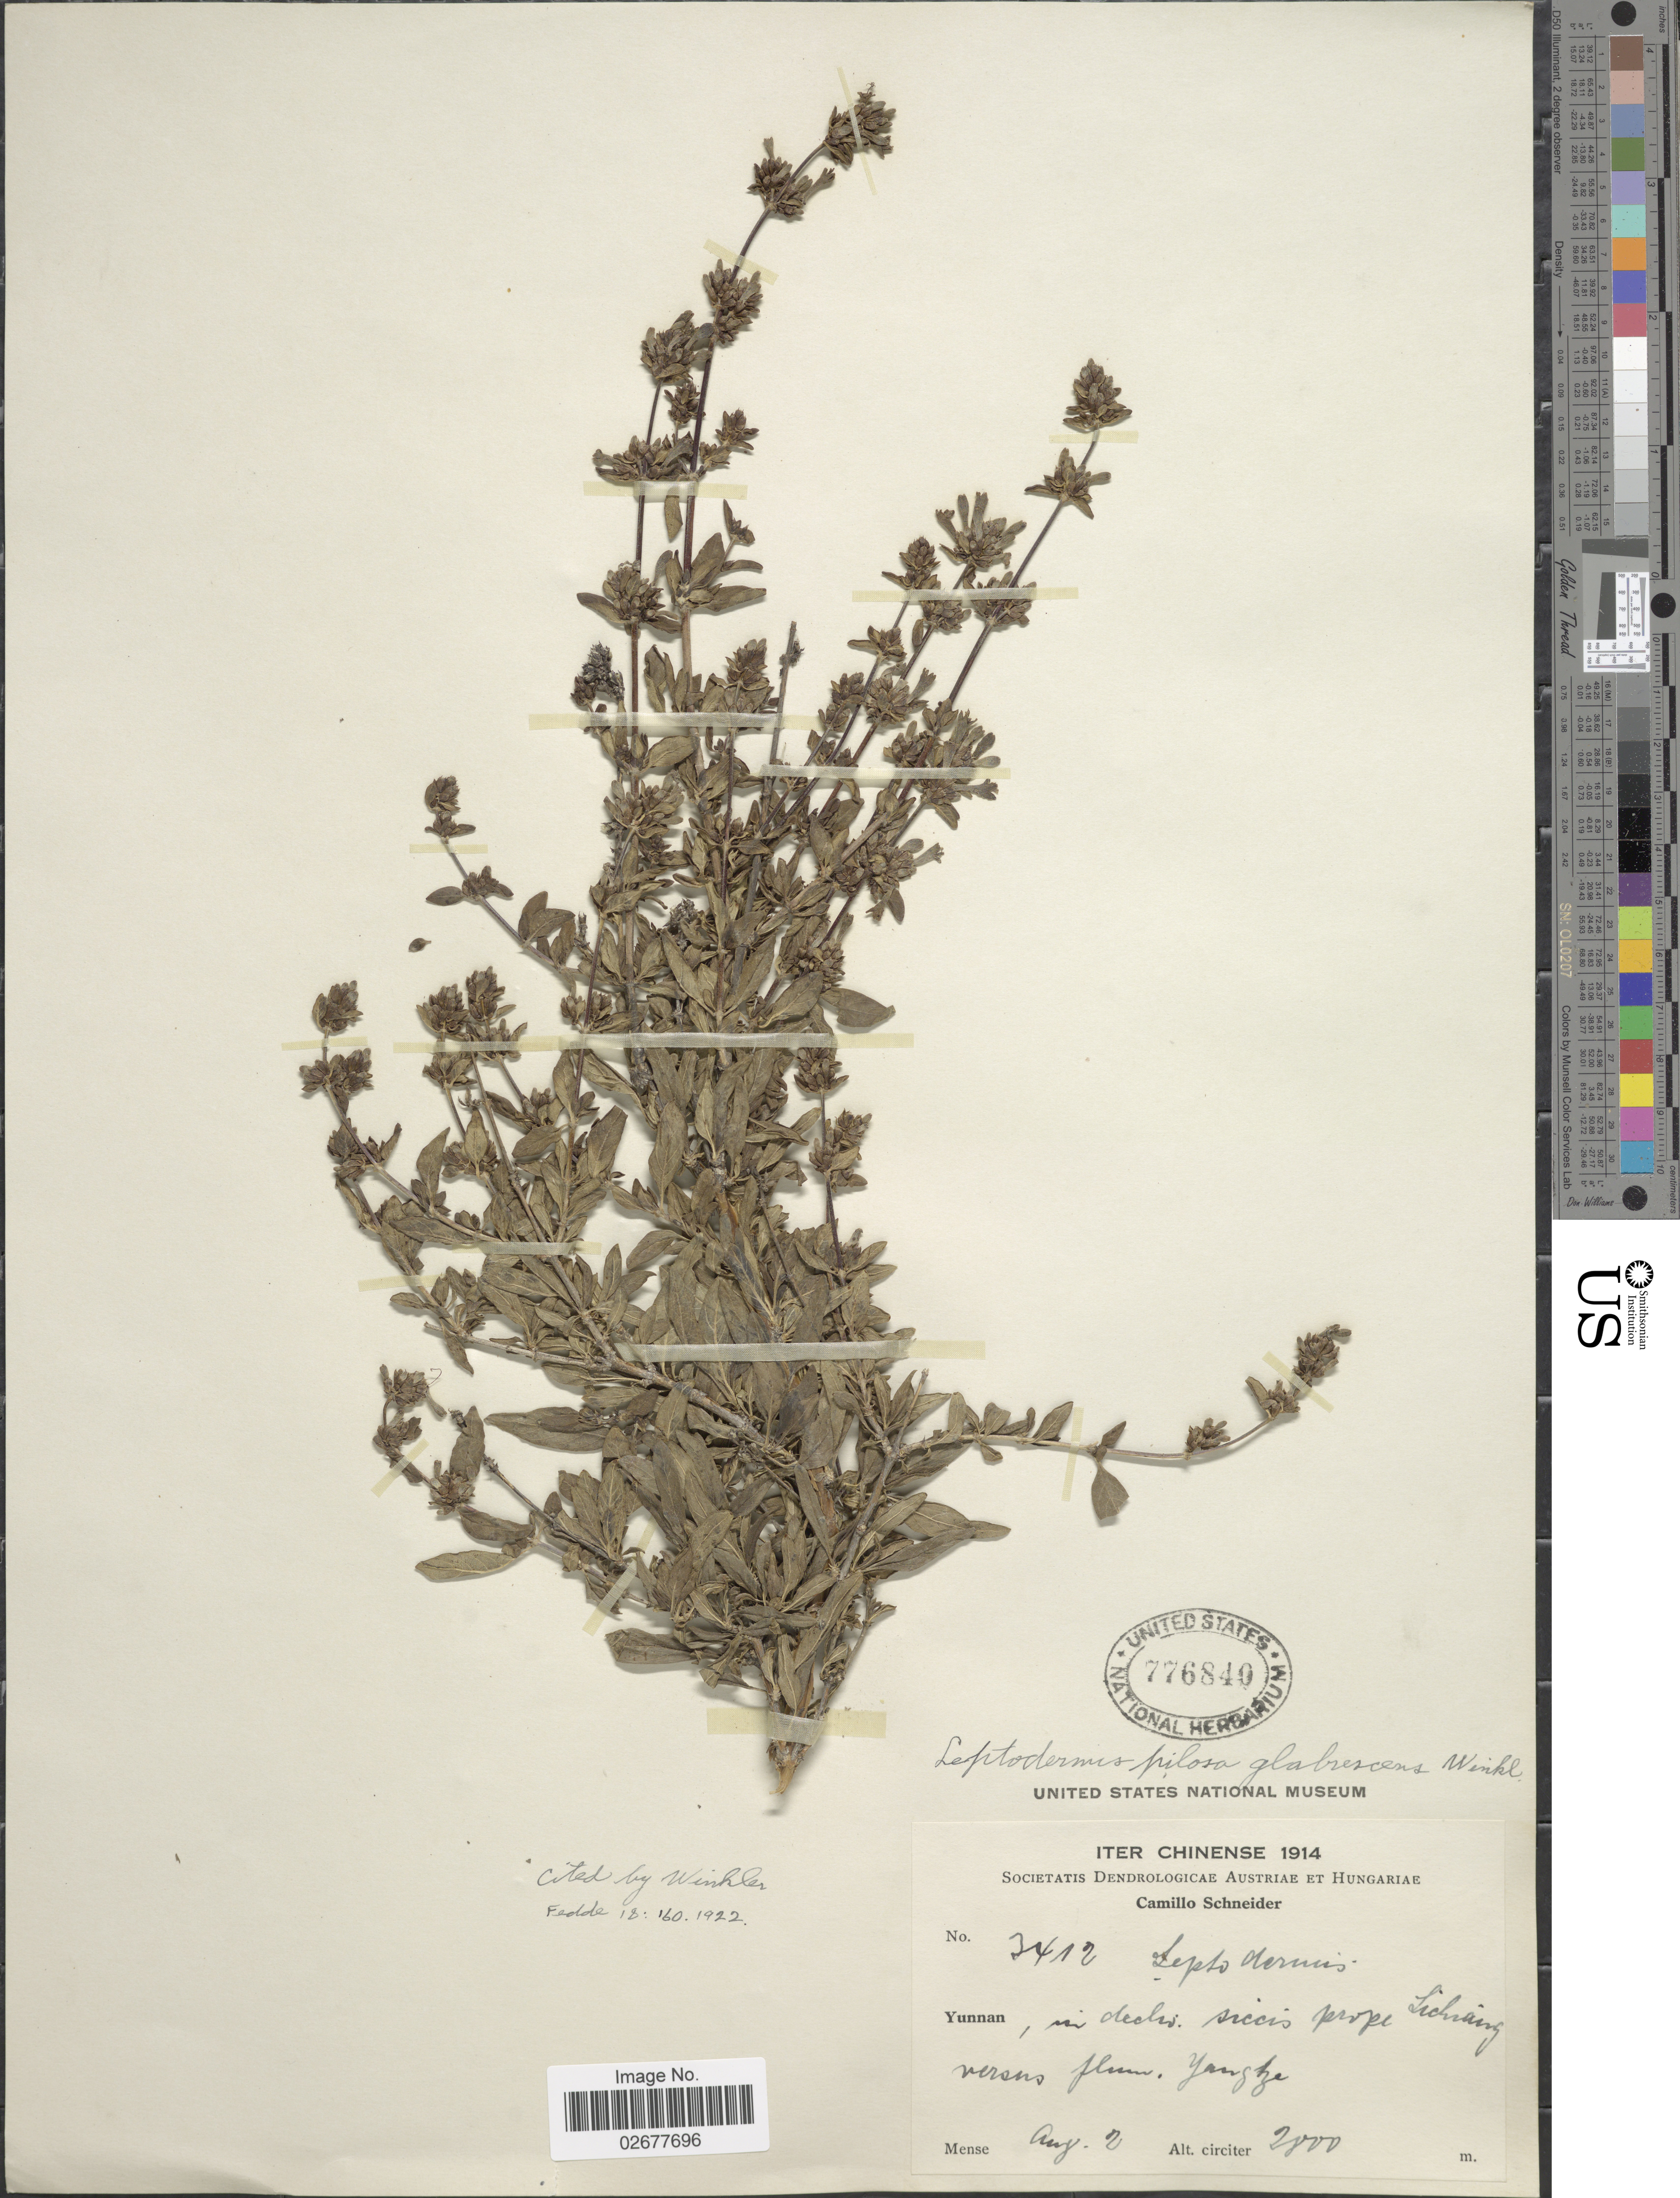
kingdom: Plantae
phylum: Tracheophyta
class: Magnoliopsida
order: Gentianales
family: Rubiaceae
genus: Leptodermis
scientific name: Leptodermis pilosa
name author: Diels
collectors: C. K. Schneider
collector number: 3412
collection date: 1914-08-02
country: China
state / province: Yunnan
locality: In declis. siccis prope Sichiang versus flum. Yangtze.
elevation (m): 2800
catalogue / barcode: US 776840